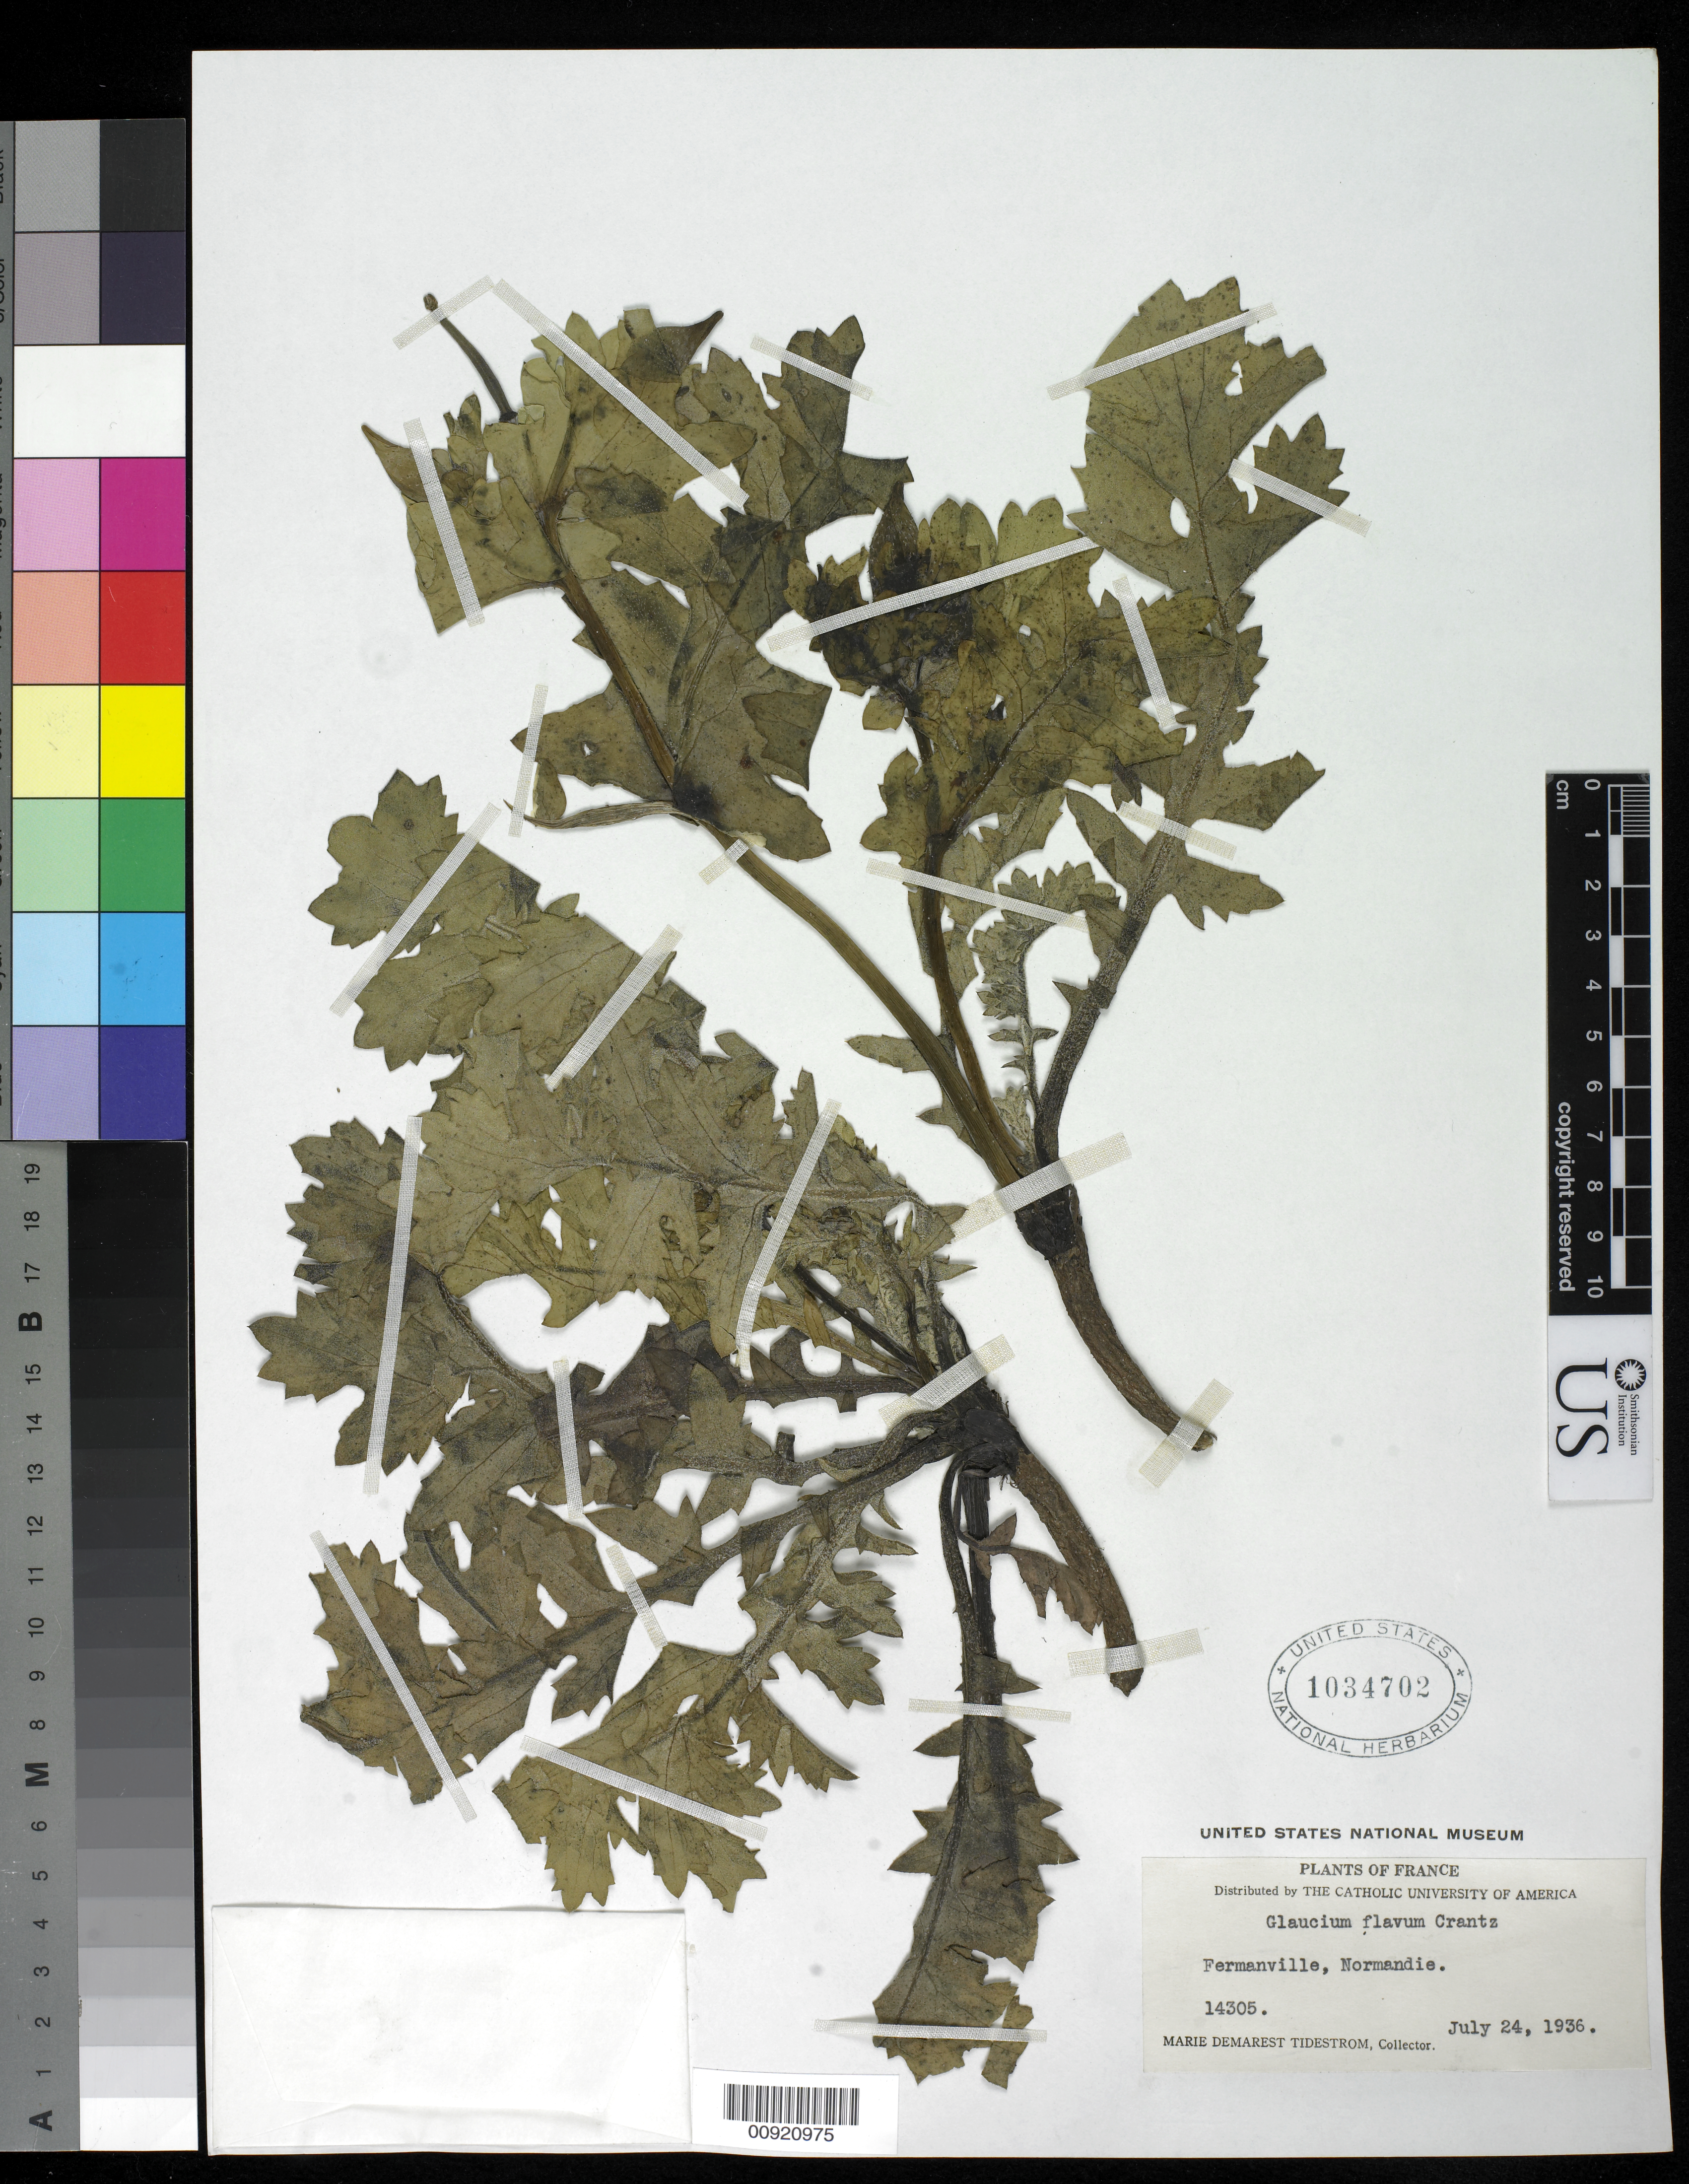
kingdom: Plantae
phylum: Tracheophyta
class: Magnoliopsida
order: Ranunculales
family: Papaveraceae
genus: Glaucium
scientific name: Glaucium flavum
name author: Crantz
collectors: M. Tidestrom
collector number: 14305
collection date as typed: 24 Jul 1936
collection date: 1936-07-24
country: France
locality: Fermanville, Normandie.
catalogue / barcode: US 1034702